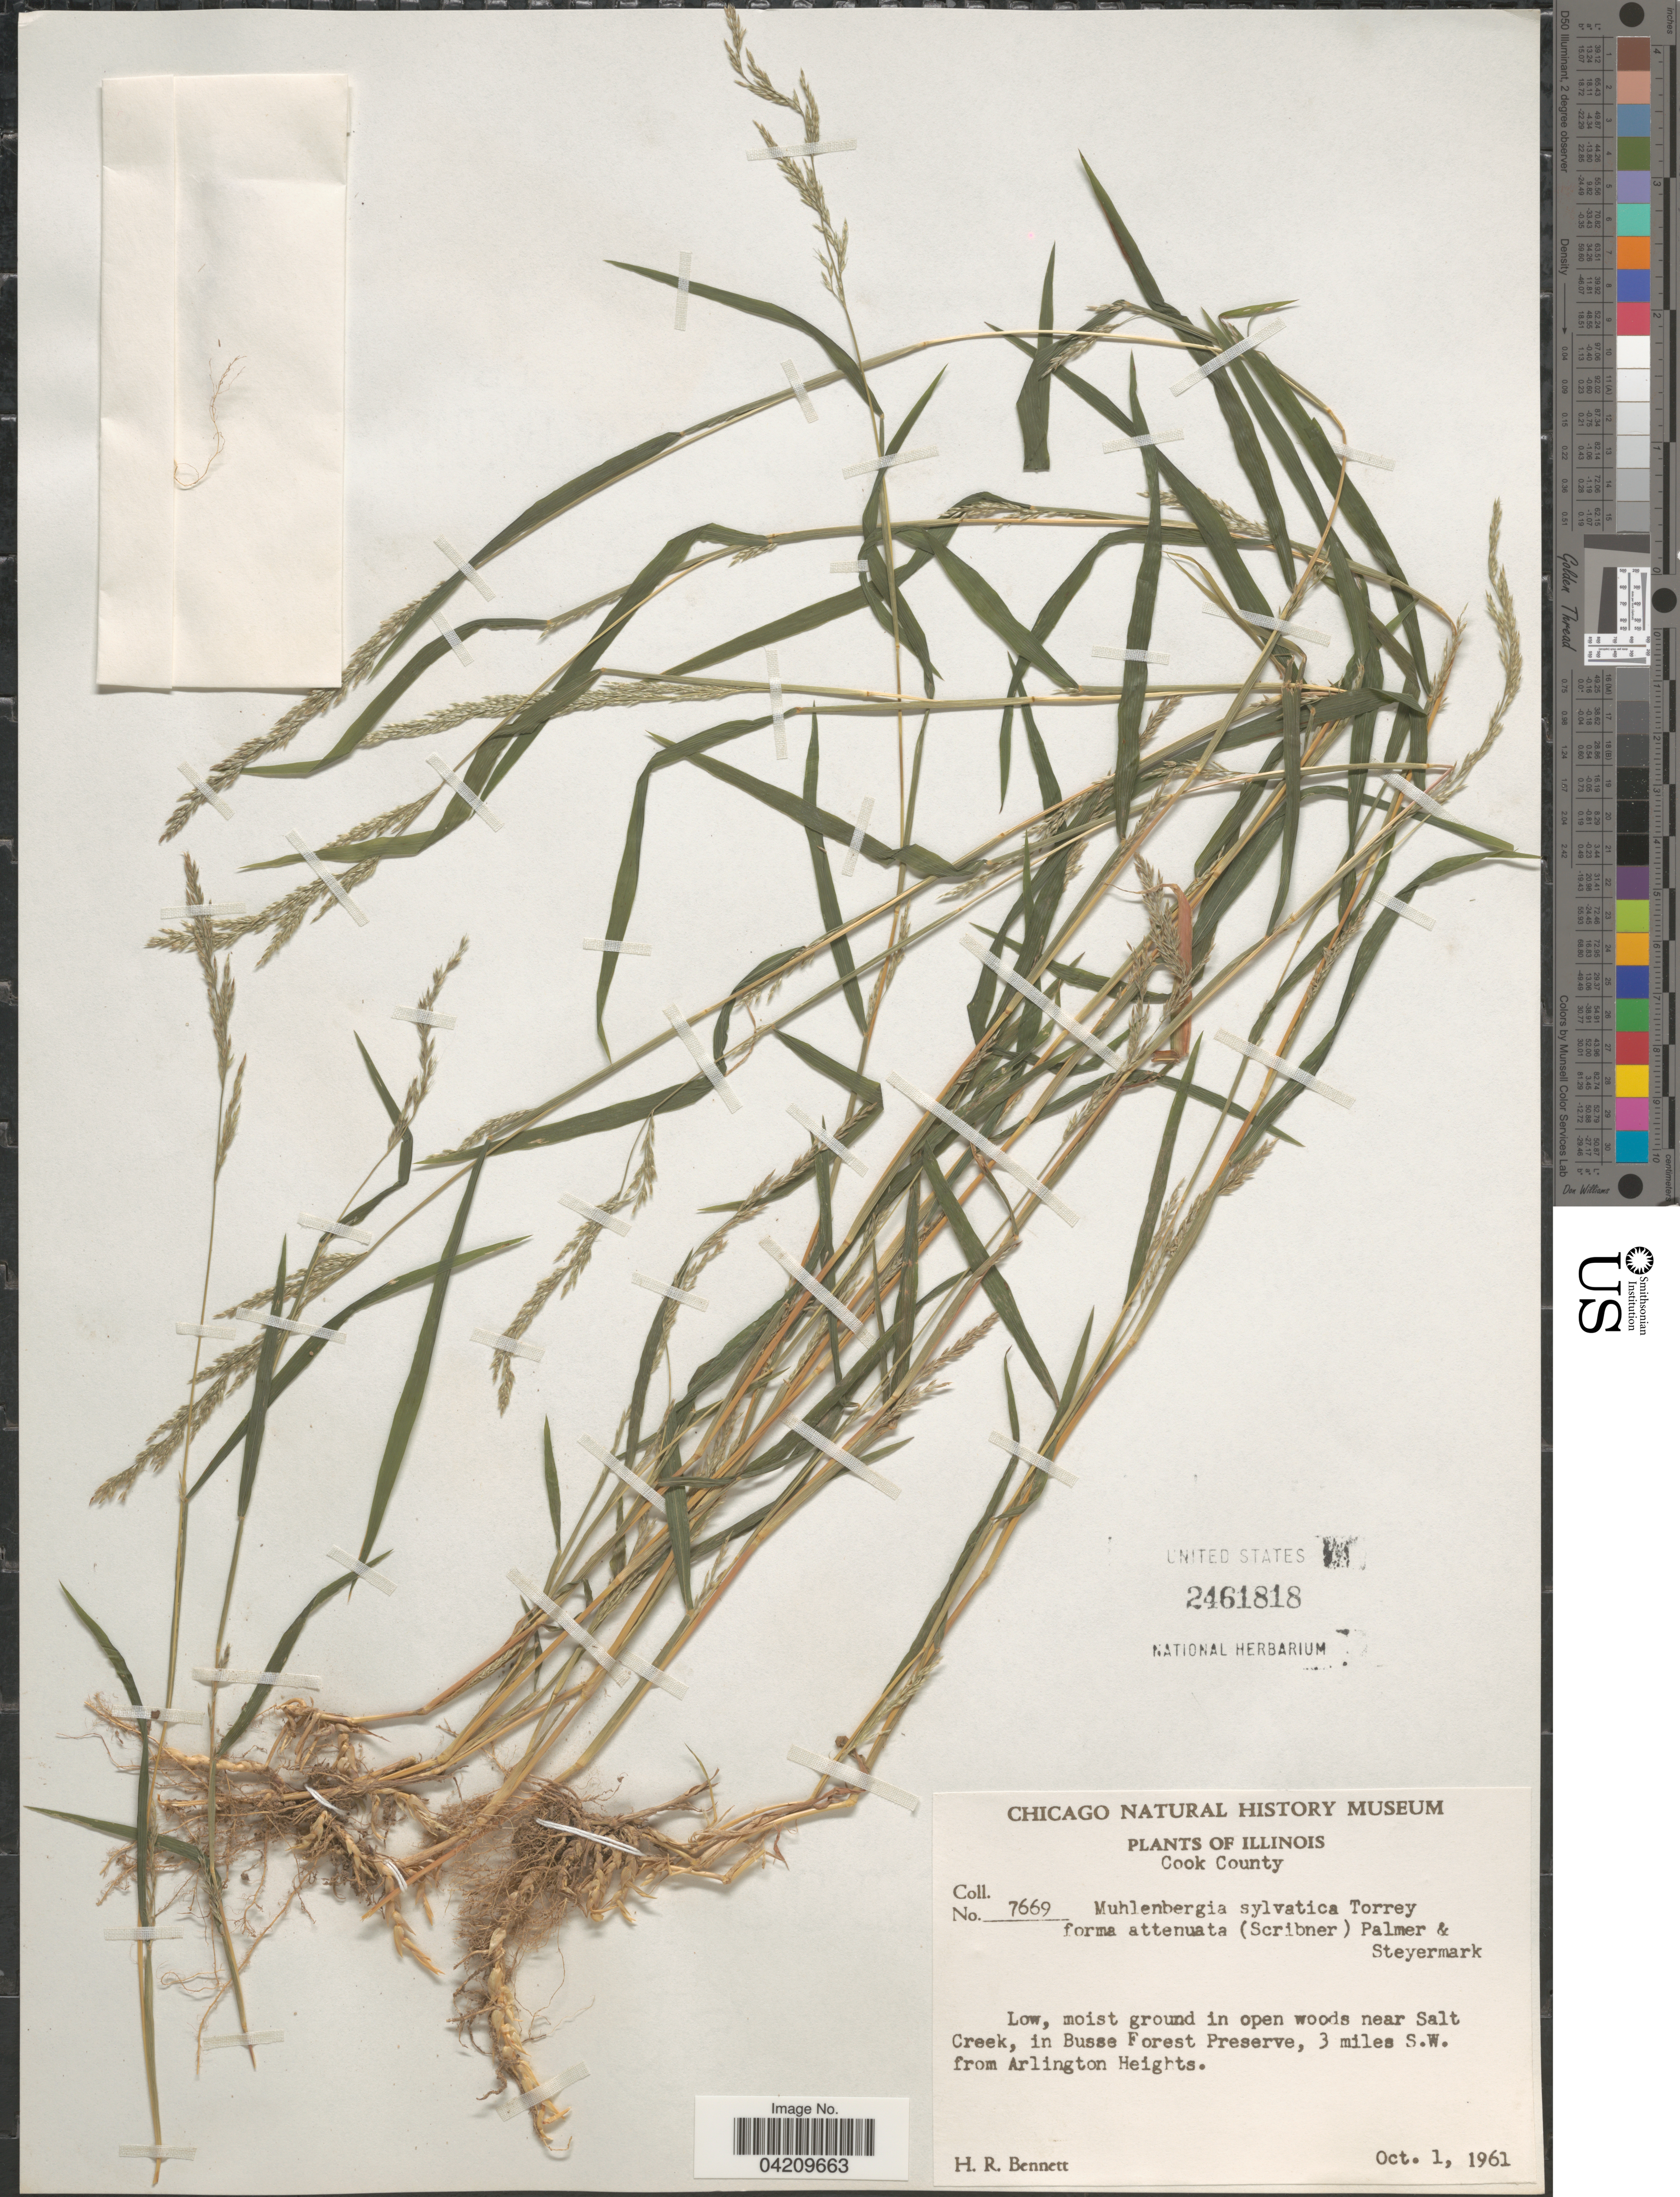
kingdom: Plantae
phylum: Tracheophyta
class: Liliopsida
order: Poales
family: Poaceae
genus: Muhlenbergia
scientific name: Muhlenbergia mexicana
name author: (L.) Trin.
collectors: H. R. Bennett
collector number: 7669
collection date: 1961-10-01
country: United States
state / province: Illinois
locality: Cook County. Low, moist ground in open woods near Salt Creek, in Busse Forest Preserve, 3 miles S.W. from Arlington Heights.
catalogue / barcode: US 2461818